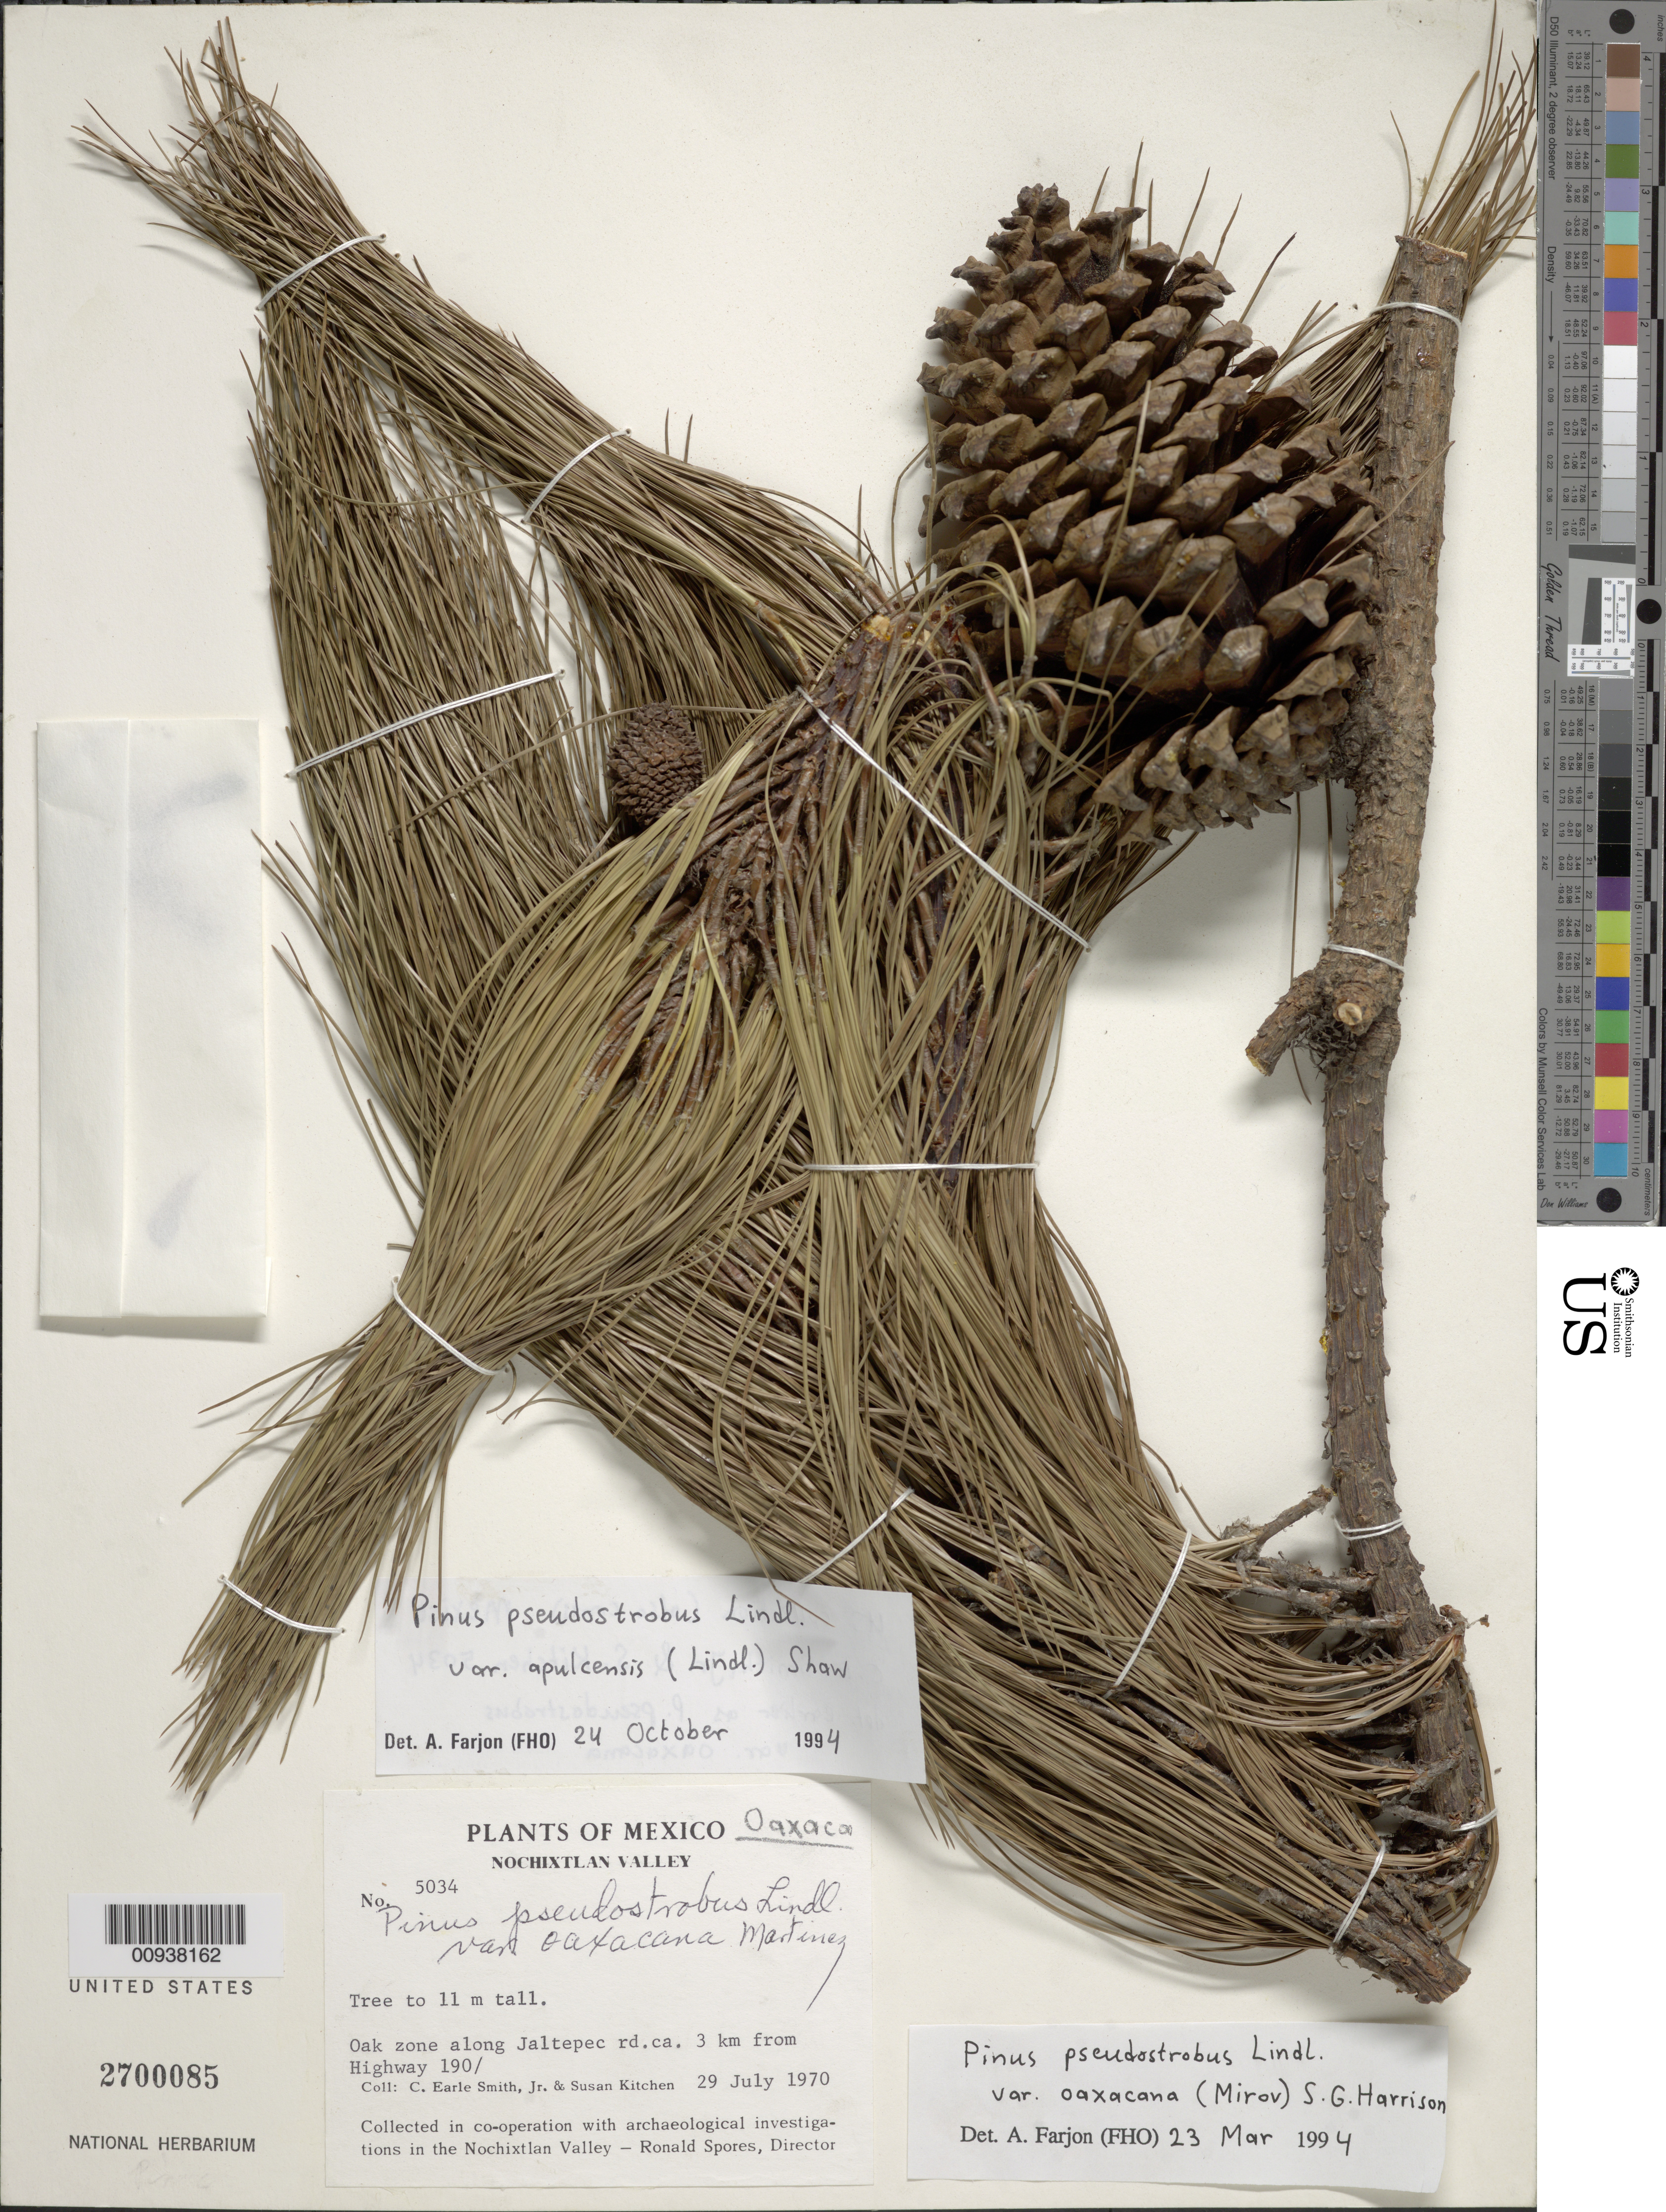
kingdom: Plantae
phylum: Tracheophyta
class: Pinopsida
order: Pinales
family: Pinaceae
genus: Pinus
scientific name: Pinus pseudostrobus var. apulcensis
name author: (Shaw) Lindl.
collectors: C. E. Smith Jr. & S. Kitchen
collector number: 5034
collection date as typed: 29 Jul 1970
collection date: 1970-07-29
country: Mexico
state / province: Oaxaca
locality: Along Jaltepec rd. ca. 3 km from highway 190.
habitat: Oak zone.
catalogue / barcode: US 2700085